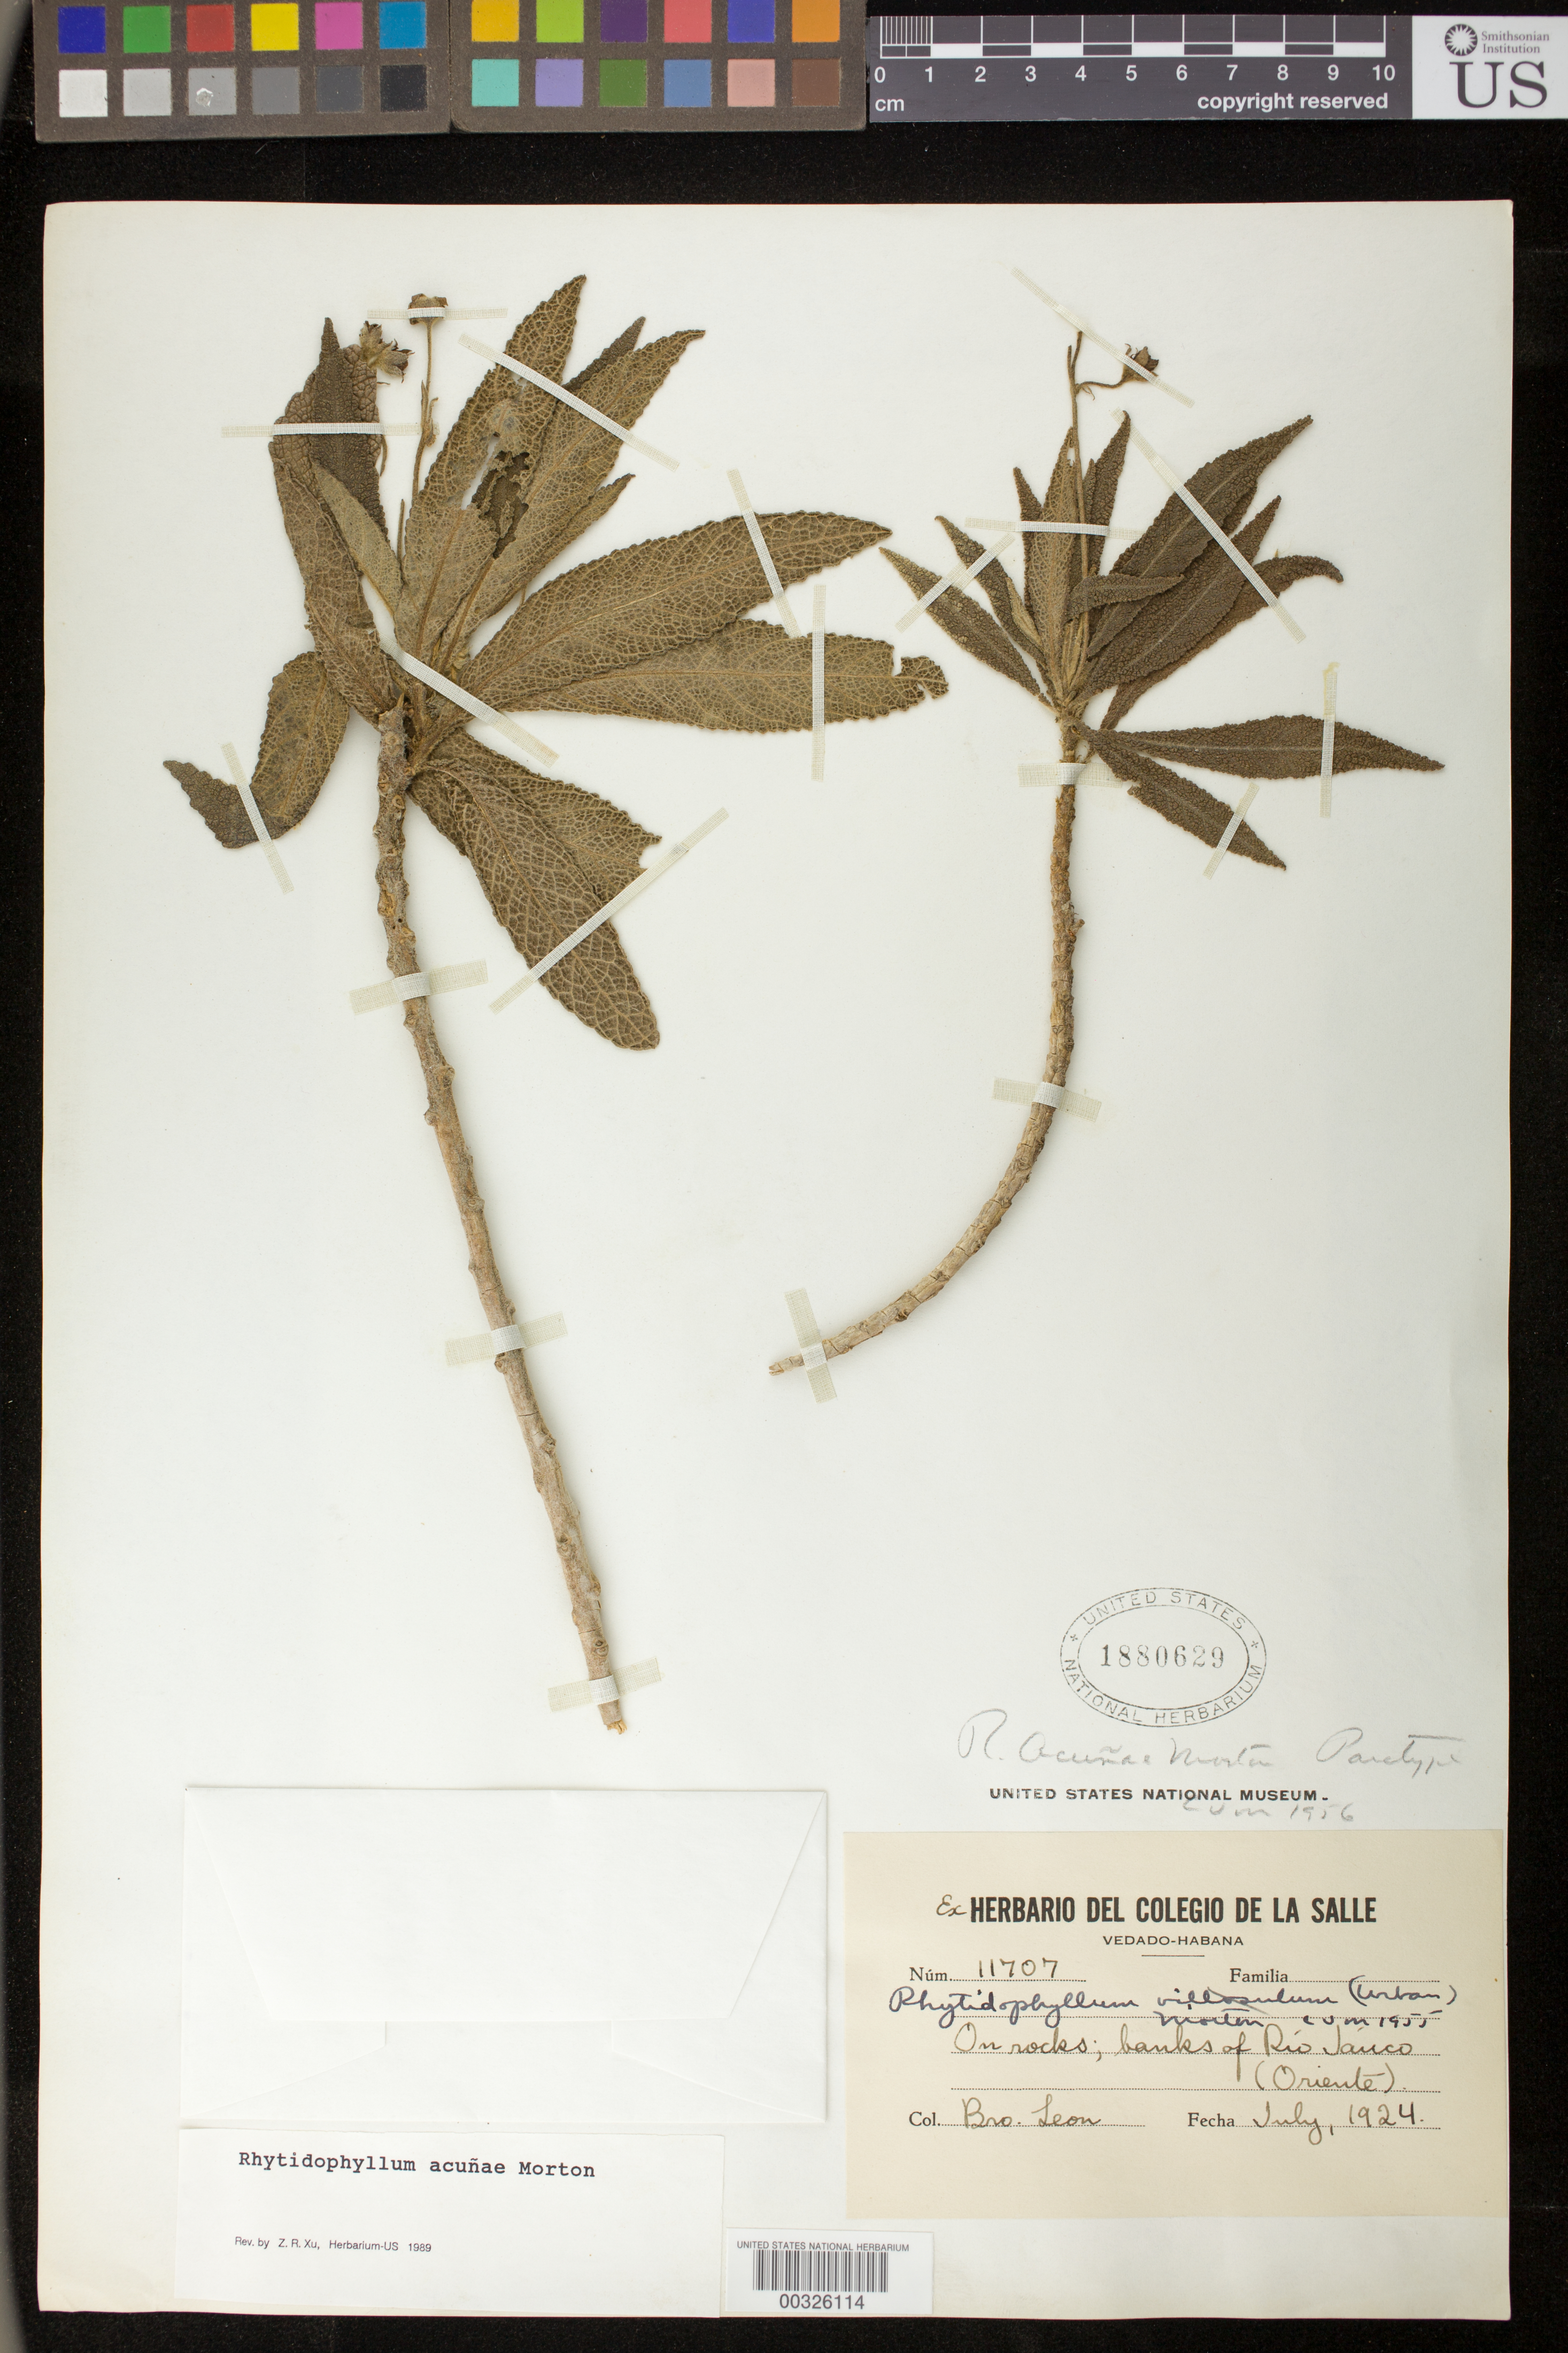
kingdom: Plantae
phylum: Tracheophyta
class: Magnoliopsida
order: Lamiales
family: Gesneriaceae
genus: Rhytidophyllum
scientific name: Rhytidophyllum acunae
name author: C.V. Morton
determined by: Skog, Laurence E.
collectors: F. Leon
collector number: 11707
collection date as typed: Jul-Aug 1924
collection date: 1924-07/1924-08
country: Cuba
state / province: Oriente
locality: Banks of Río Jauco, S. Baracoa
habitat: On rocks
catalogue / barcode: US 1880629